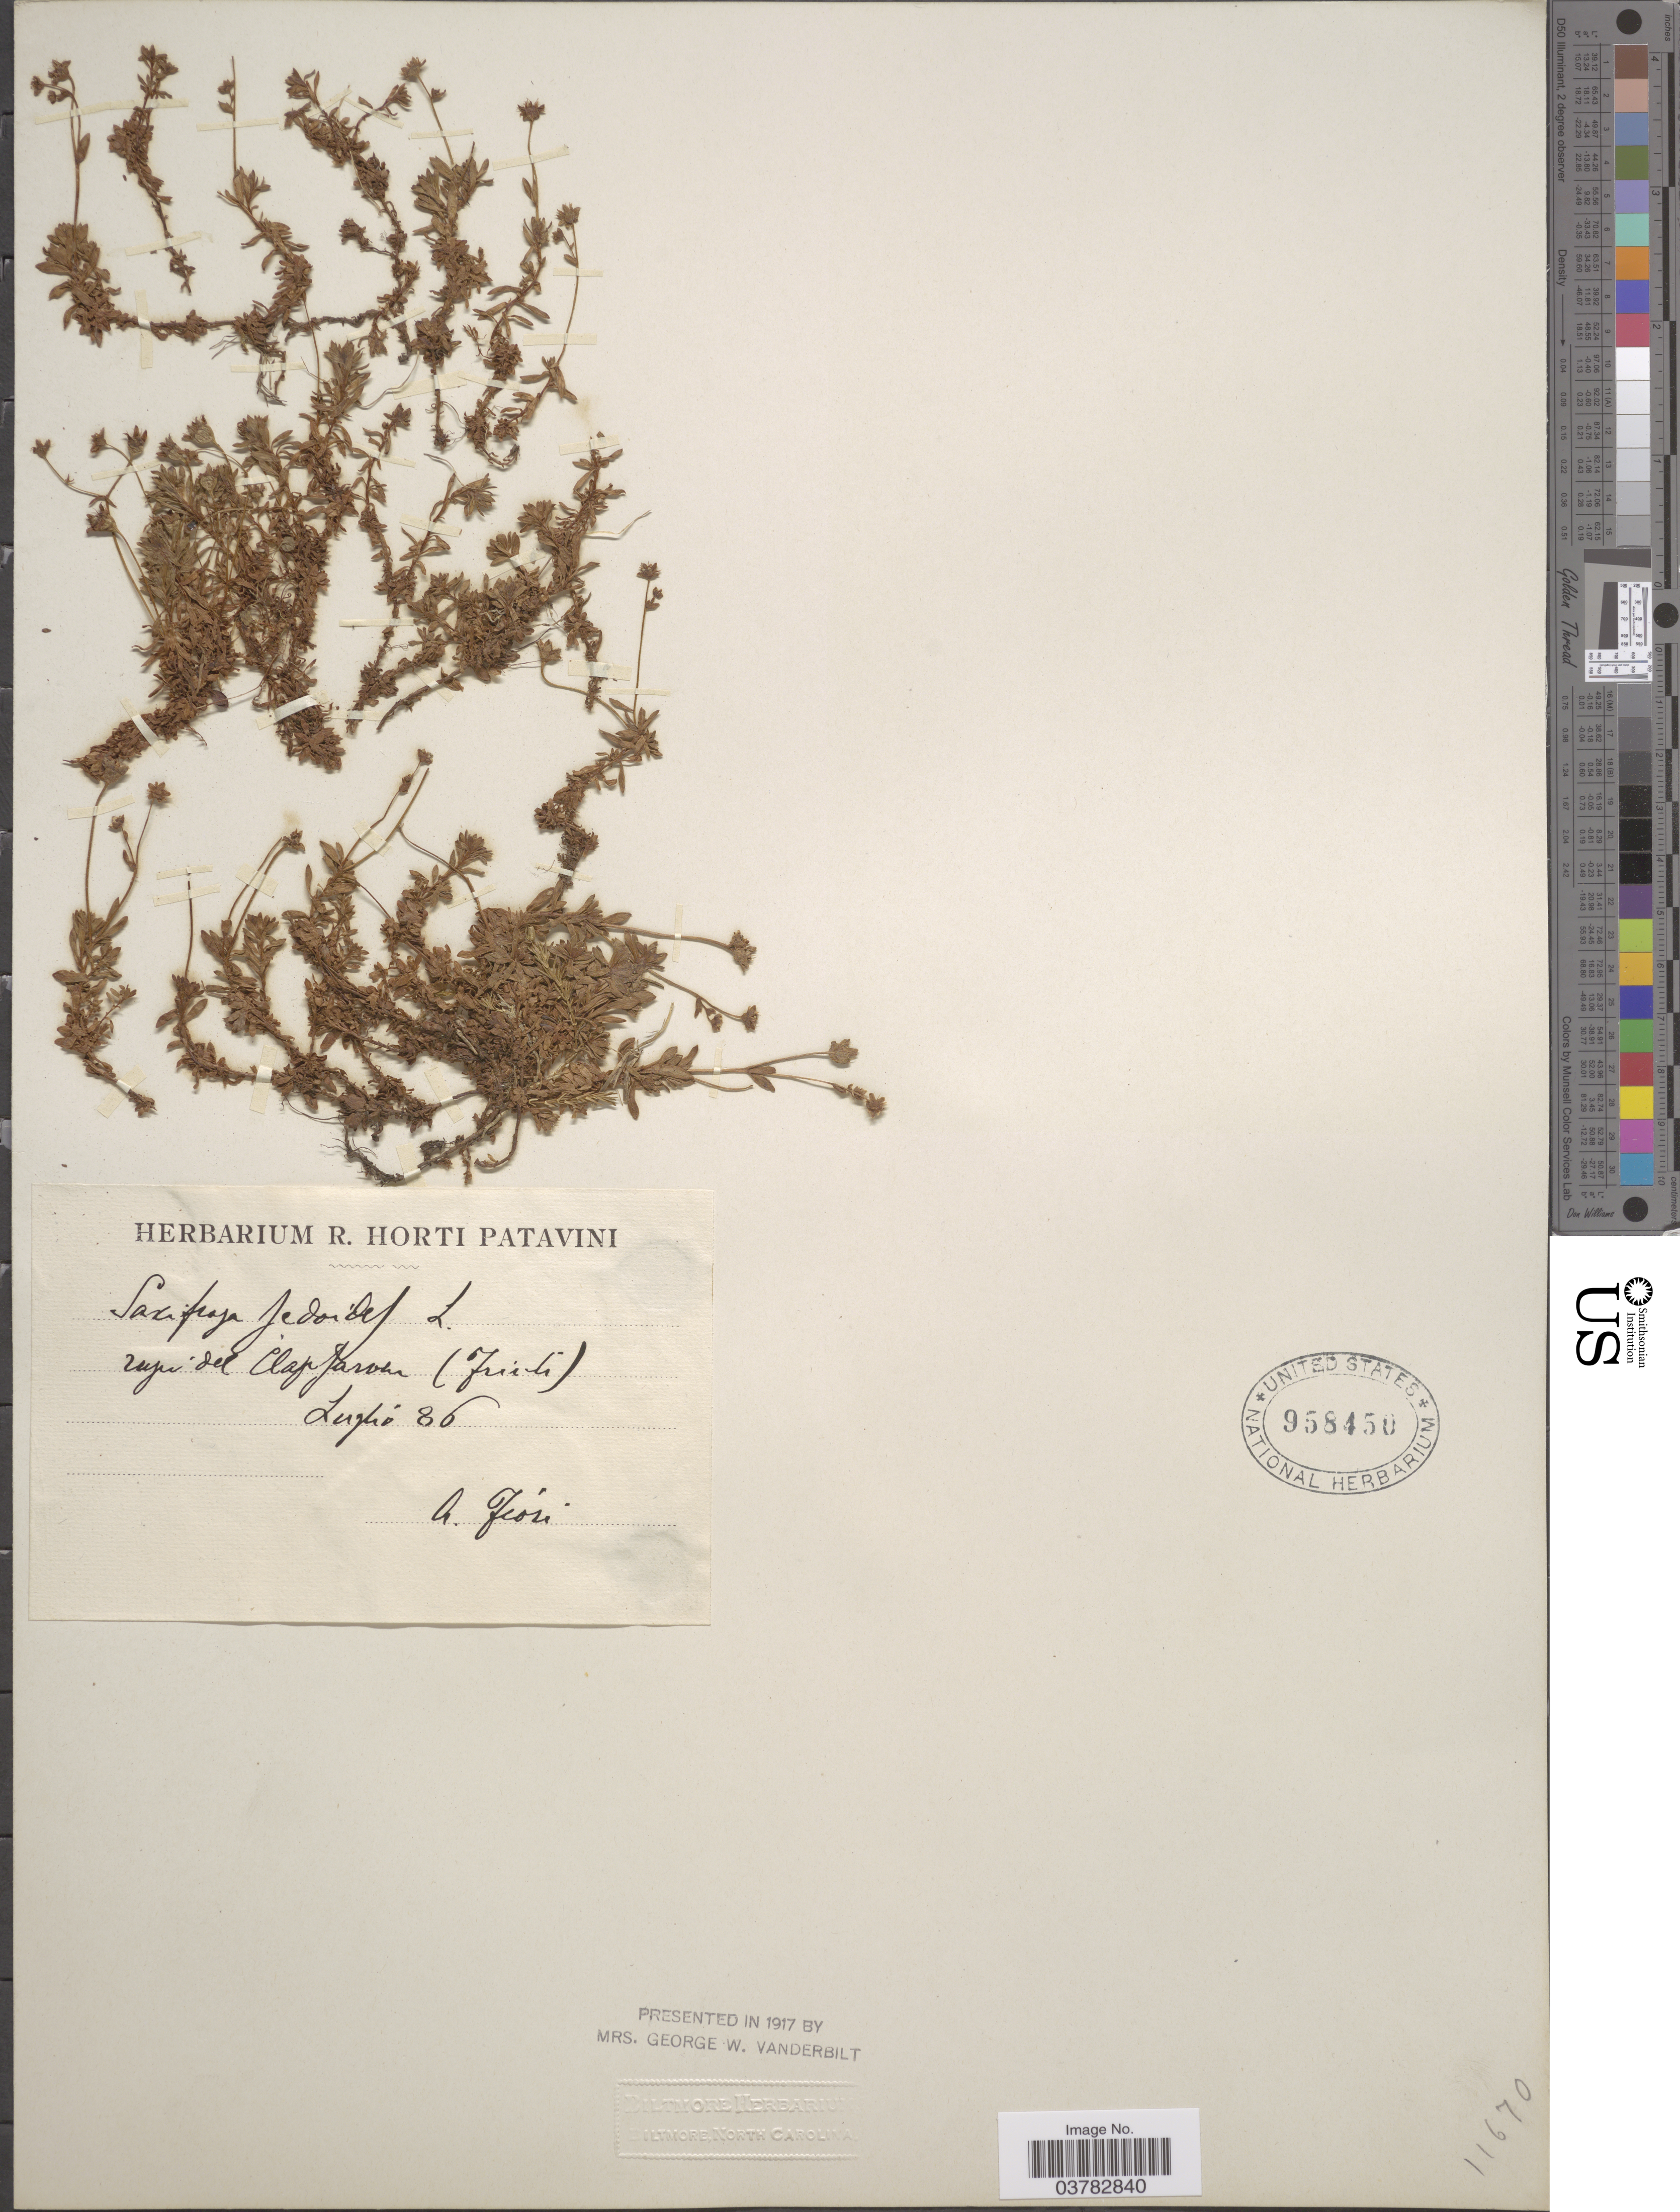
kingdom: Plantae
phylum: Tracheophyta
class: Magnoliopsida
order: Saxifragales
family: Saxifragaceae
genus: Saxifraga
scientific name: Saxifraga sedoides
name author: L.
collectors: A. Fiori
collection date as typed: Transcribed d/m/y: /7/86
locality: Rupi del Clapfarvem (Juili). [interpreted]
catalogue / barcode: US 958450